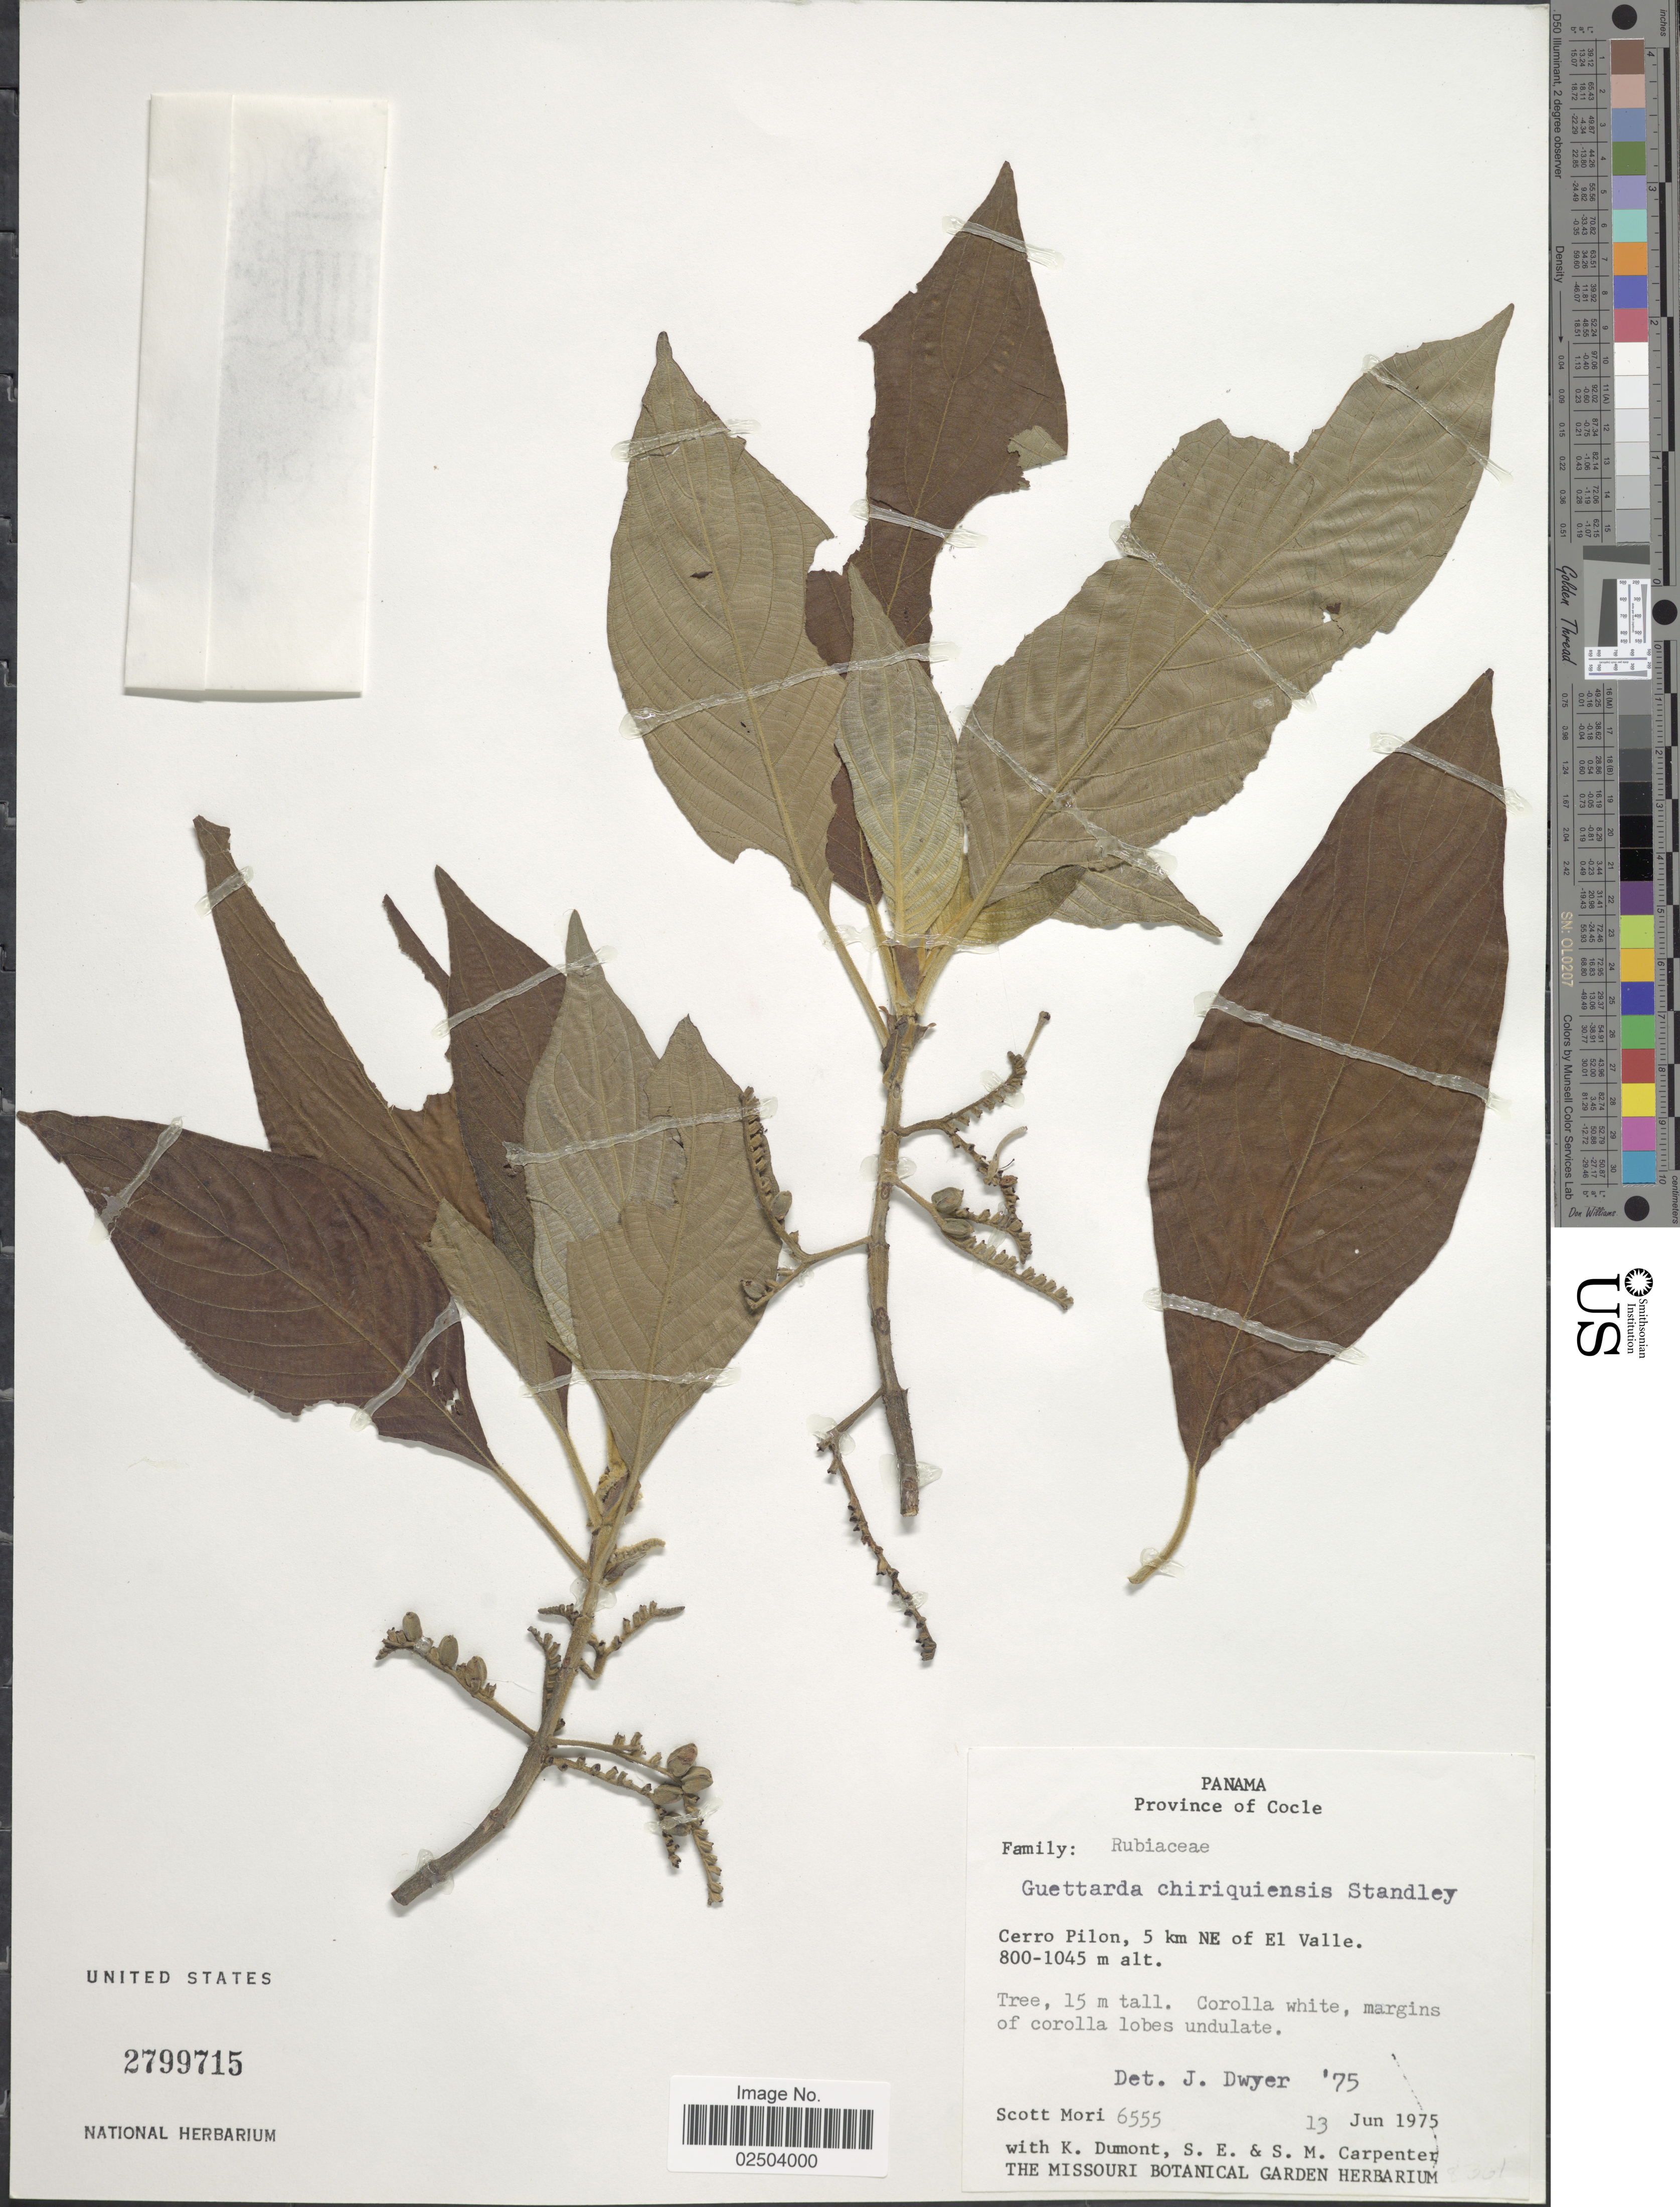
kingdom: Plantae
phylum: Tracheophyta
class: Magnoliopsida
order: Gentianales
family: Rubiaceae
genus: Guettarda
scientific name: Guettarda chiriquiensis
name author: Standl.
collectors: S. Mori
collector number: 6555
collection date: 1975-06-13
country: Panama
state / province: Coclé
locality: Province of Cocle. Cerro Pilon, 5 km NE of El Valle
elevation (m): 800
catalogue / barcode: US 2799715